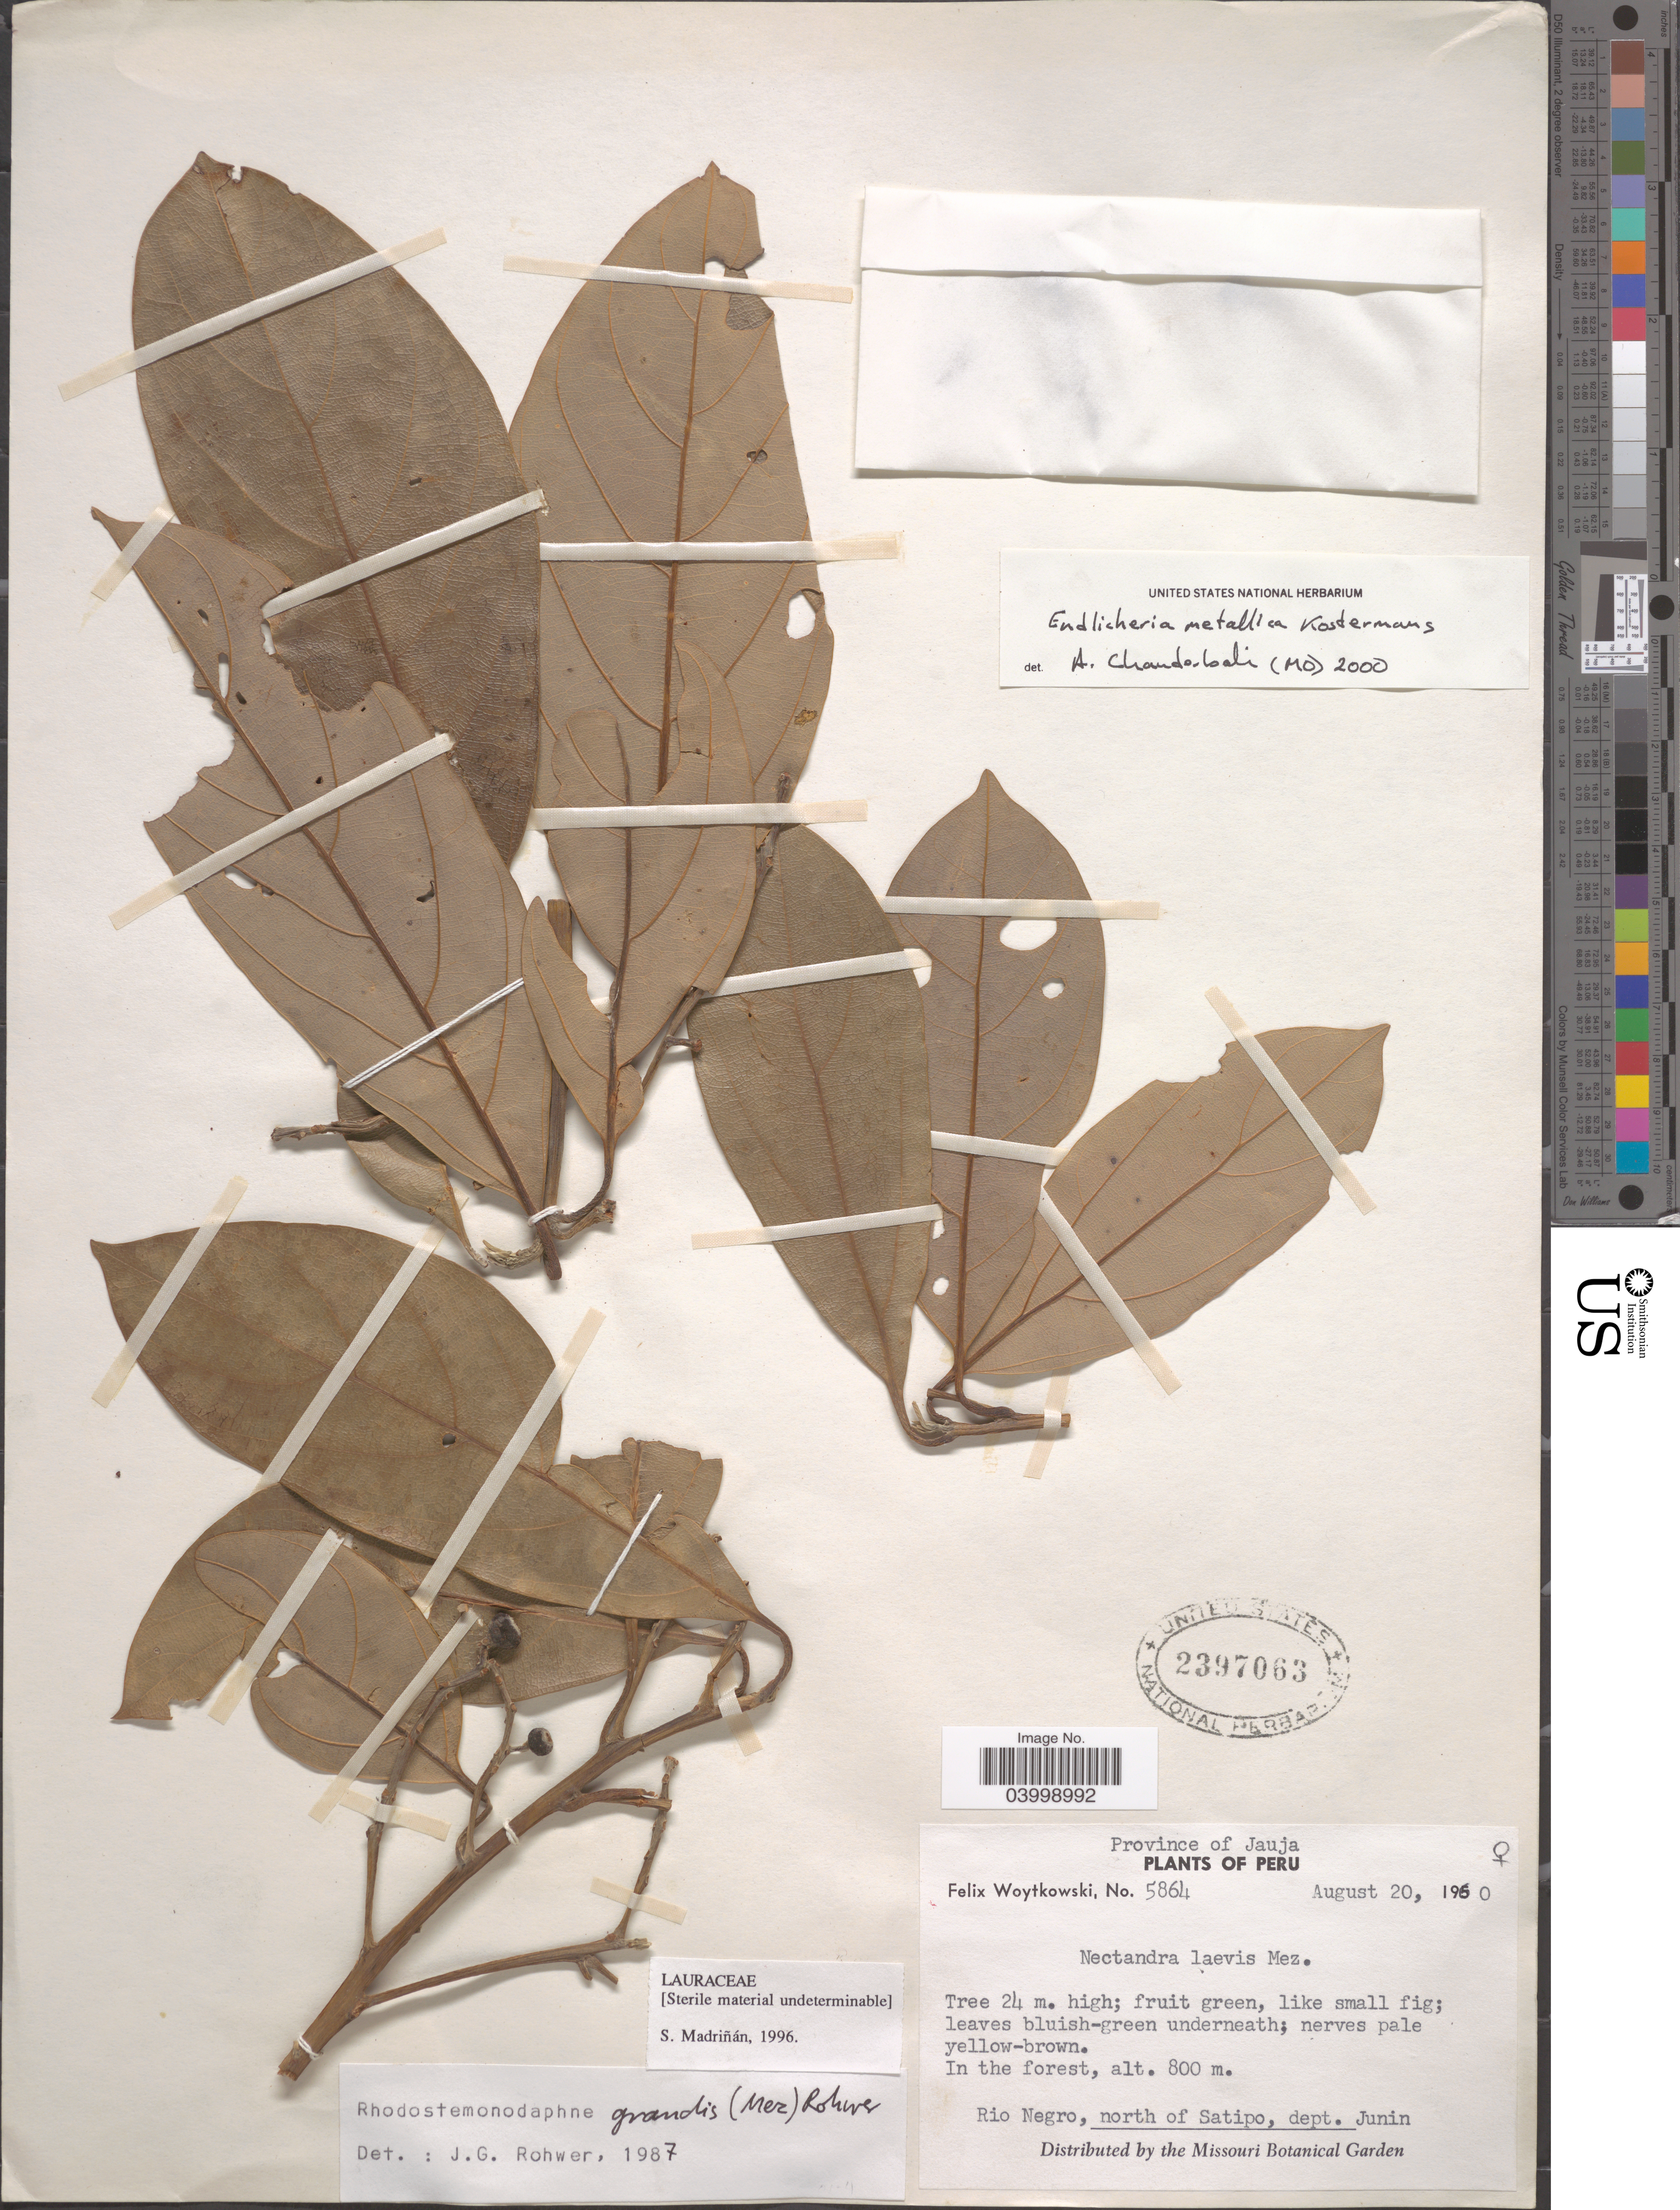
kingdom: Plantae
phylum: Tracheophyta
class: Magnoliopsida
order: Laurales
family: Lauraceae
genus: Endlicheria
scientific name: Endlicheria metallica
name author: Kosterm.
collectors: F. Woytkowski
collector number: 5864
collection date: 1960-08-20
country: Peru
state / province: Junín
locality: Province of Jauja. Rio Negro, north of Satipo, dept. Junin.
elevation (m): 800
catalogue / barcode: US 2397063